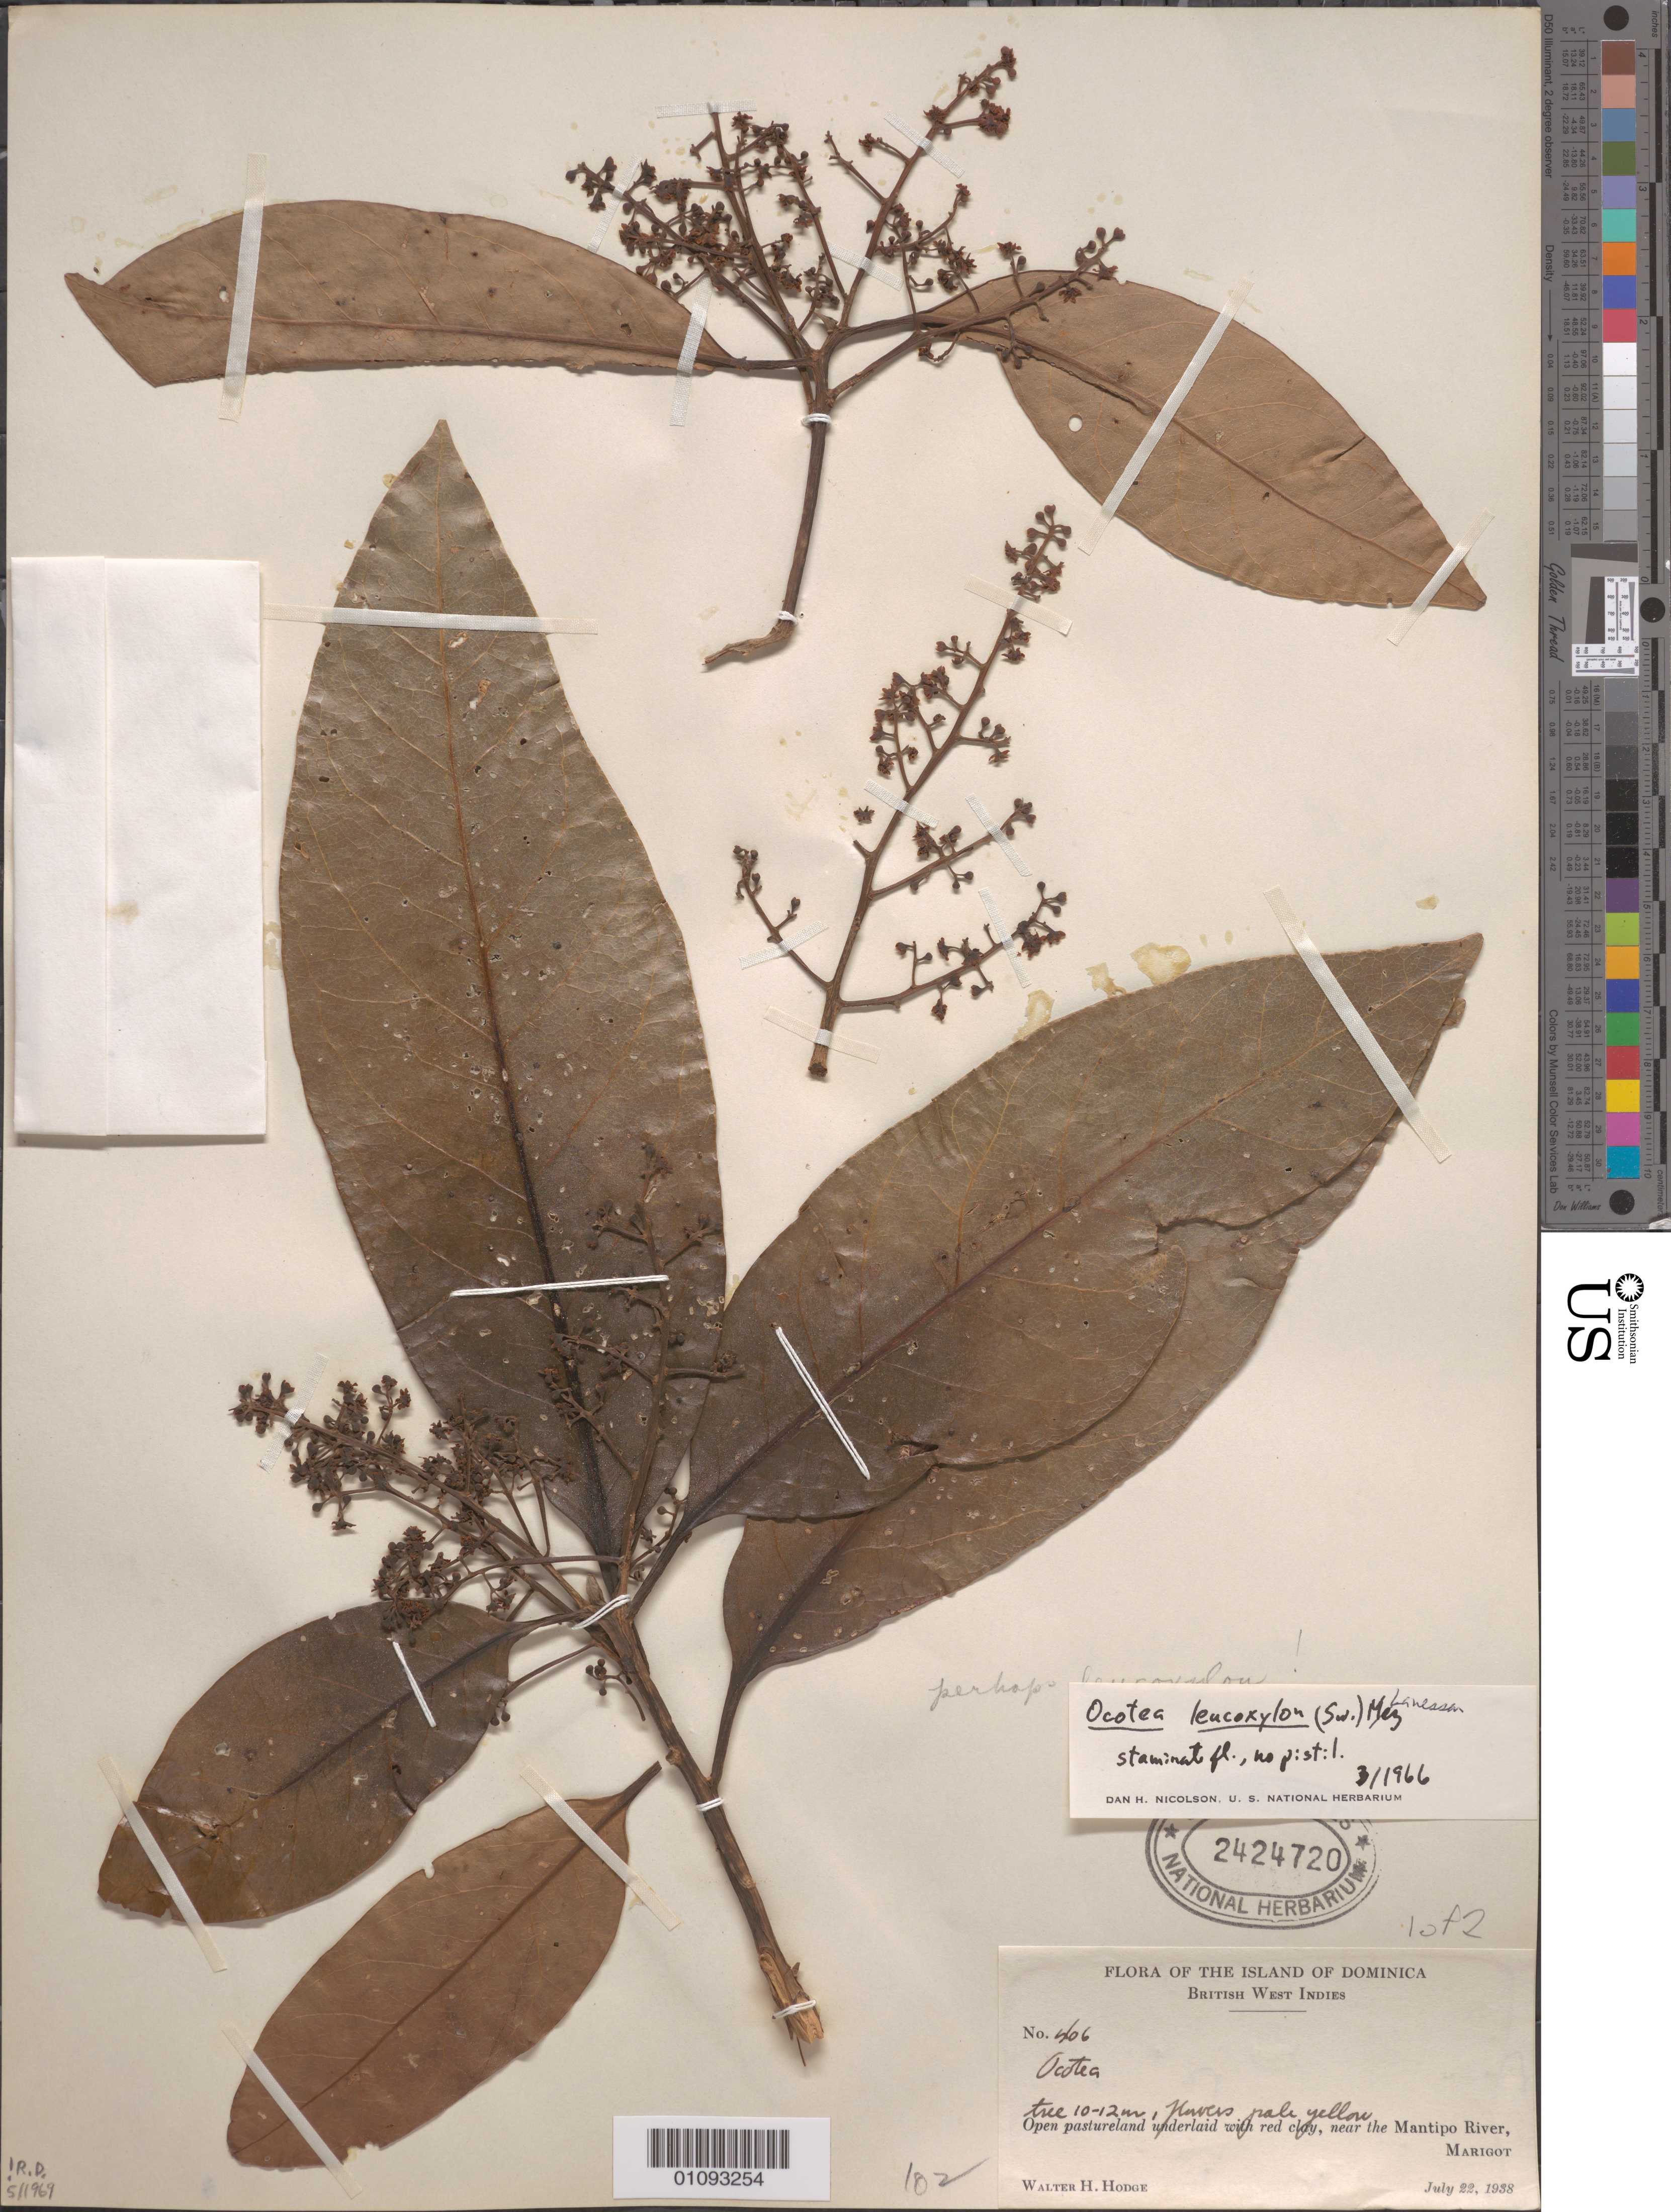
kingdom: Plantae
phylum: Tracheophyta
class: Magnoliopsida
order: Laurales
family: Lauraceae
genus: Ocotea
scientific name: Ocotea leucoxylon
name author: (Sw.) Laness.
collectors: W. Hodge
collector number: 406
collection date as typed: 22 Jul 1938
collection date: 1938-07-22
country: Dominica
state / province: St. Andrew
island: Dominica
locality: Mantipo River, Marigot.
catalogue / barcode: US 2424720